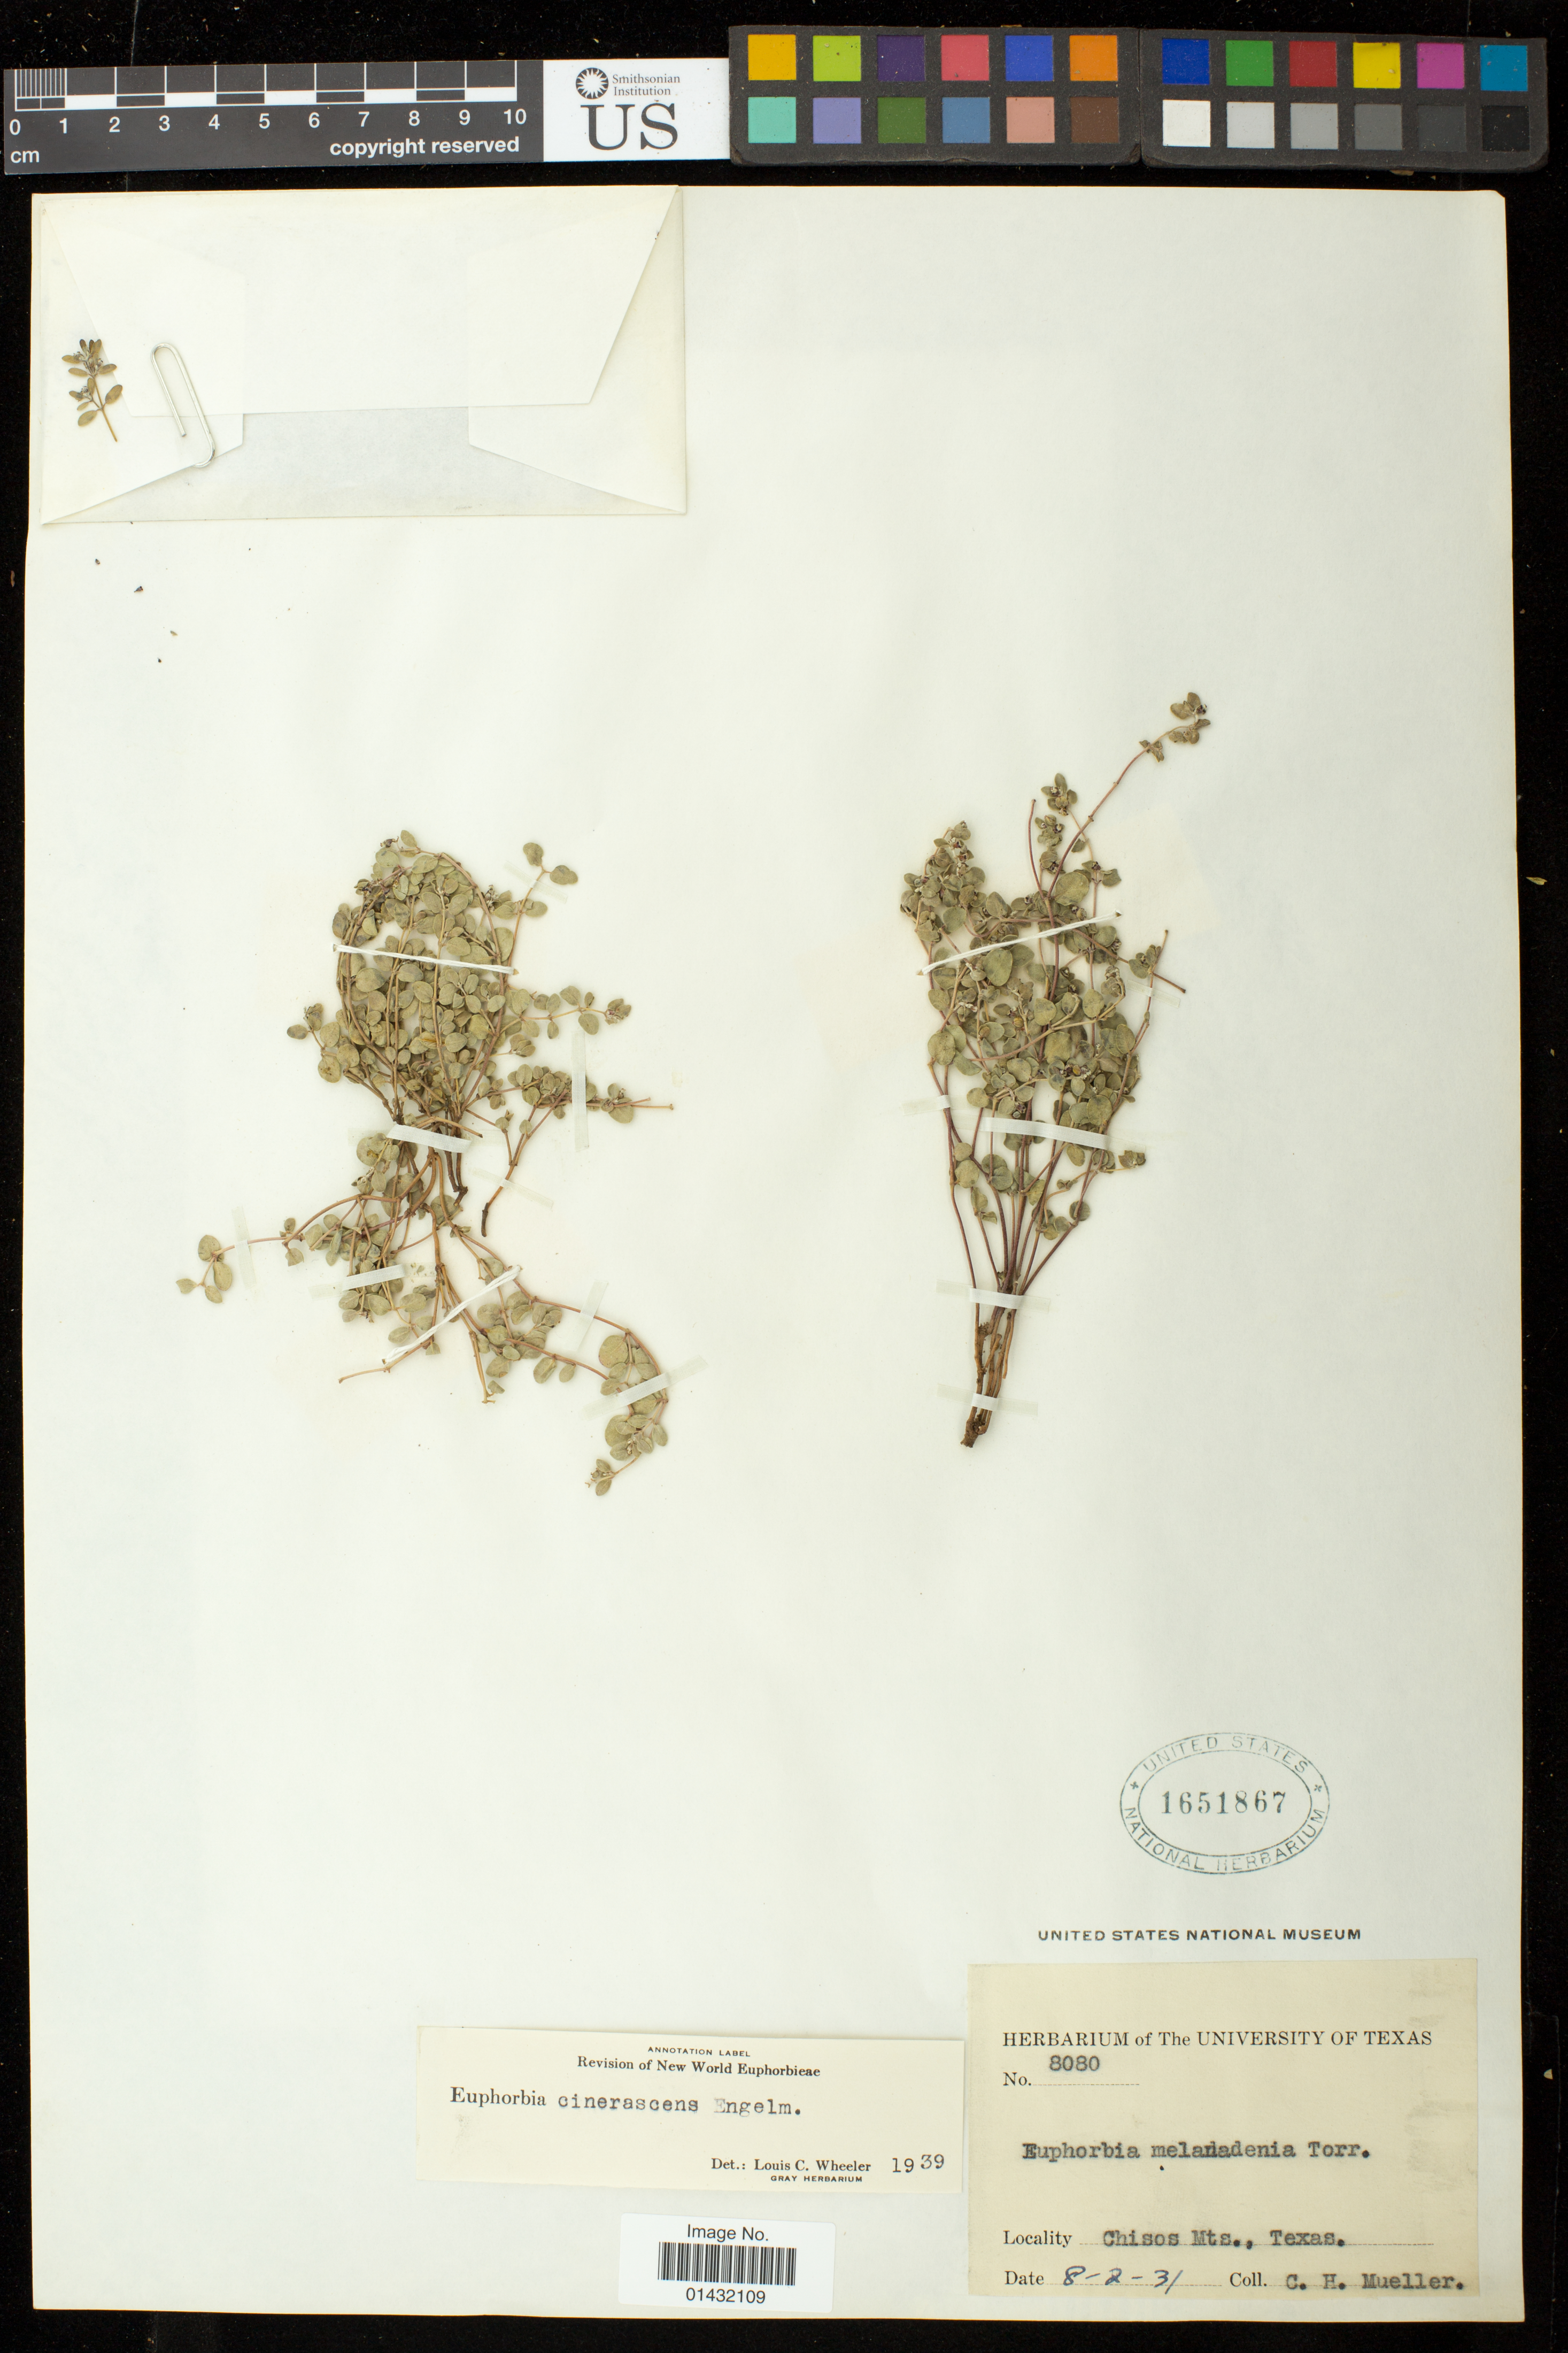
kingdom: Plantae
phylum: Tracheophyta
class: Magnoliopsida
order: Malpighiales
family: Euphorbiaceae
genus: Euphorbia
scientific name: Euphorbia cinerascens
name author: Engelm. in Emory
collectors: C. H. Mueller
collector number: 8080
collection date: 1931-08-02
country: United States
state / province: Texas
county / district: Brewster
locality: Chisos Mts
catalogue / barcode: US 1651867